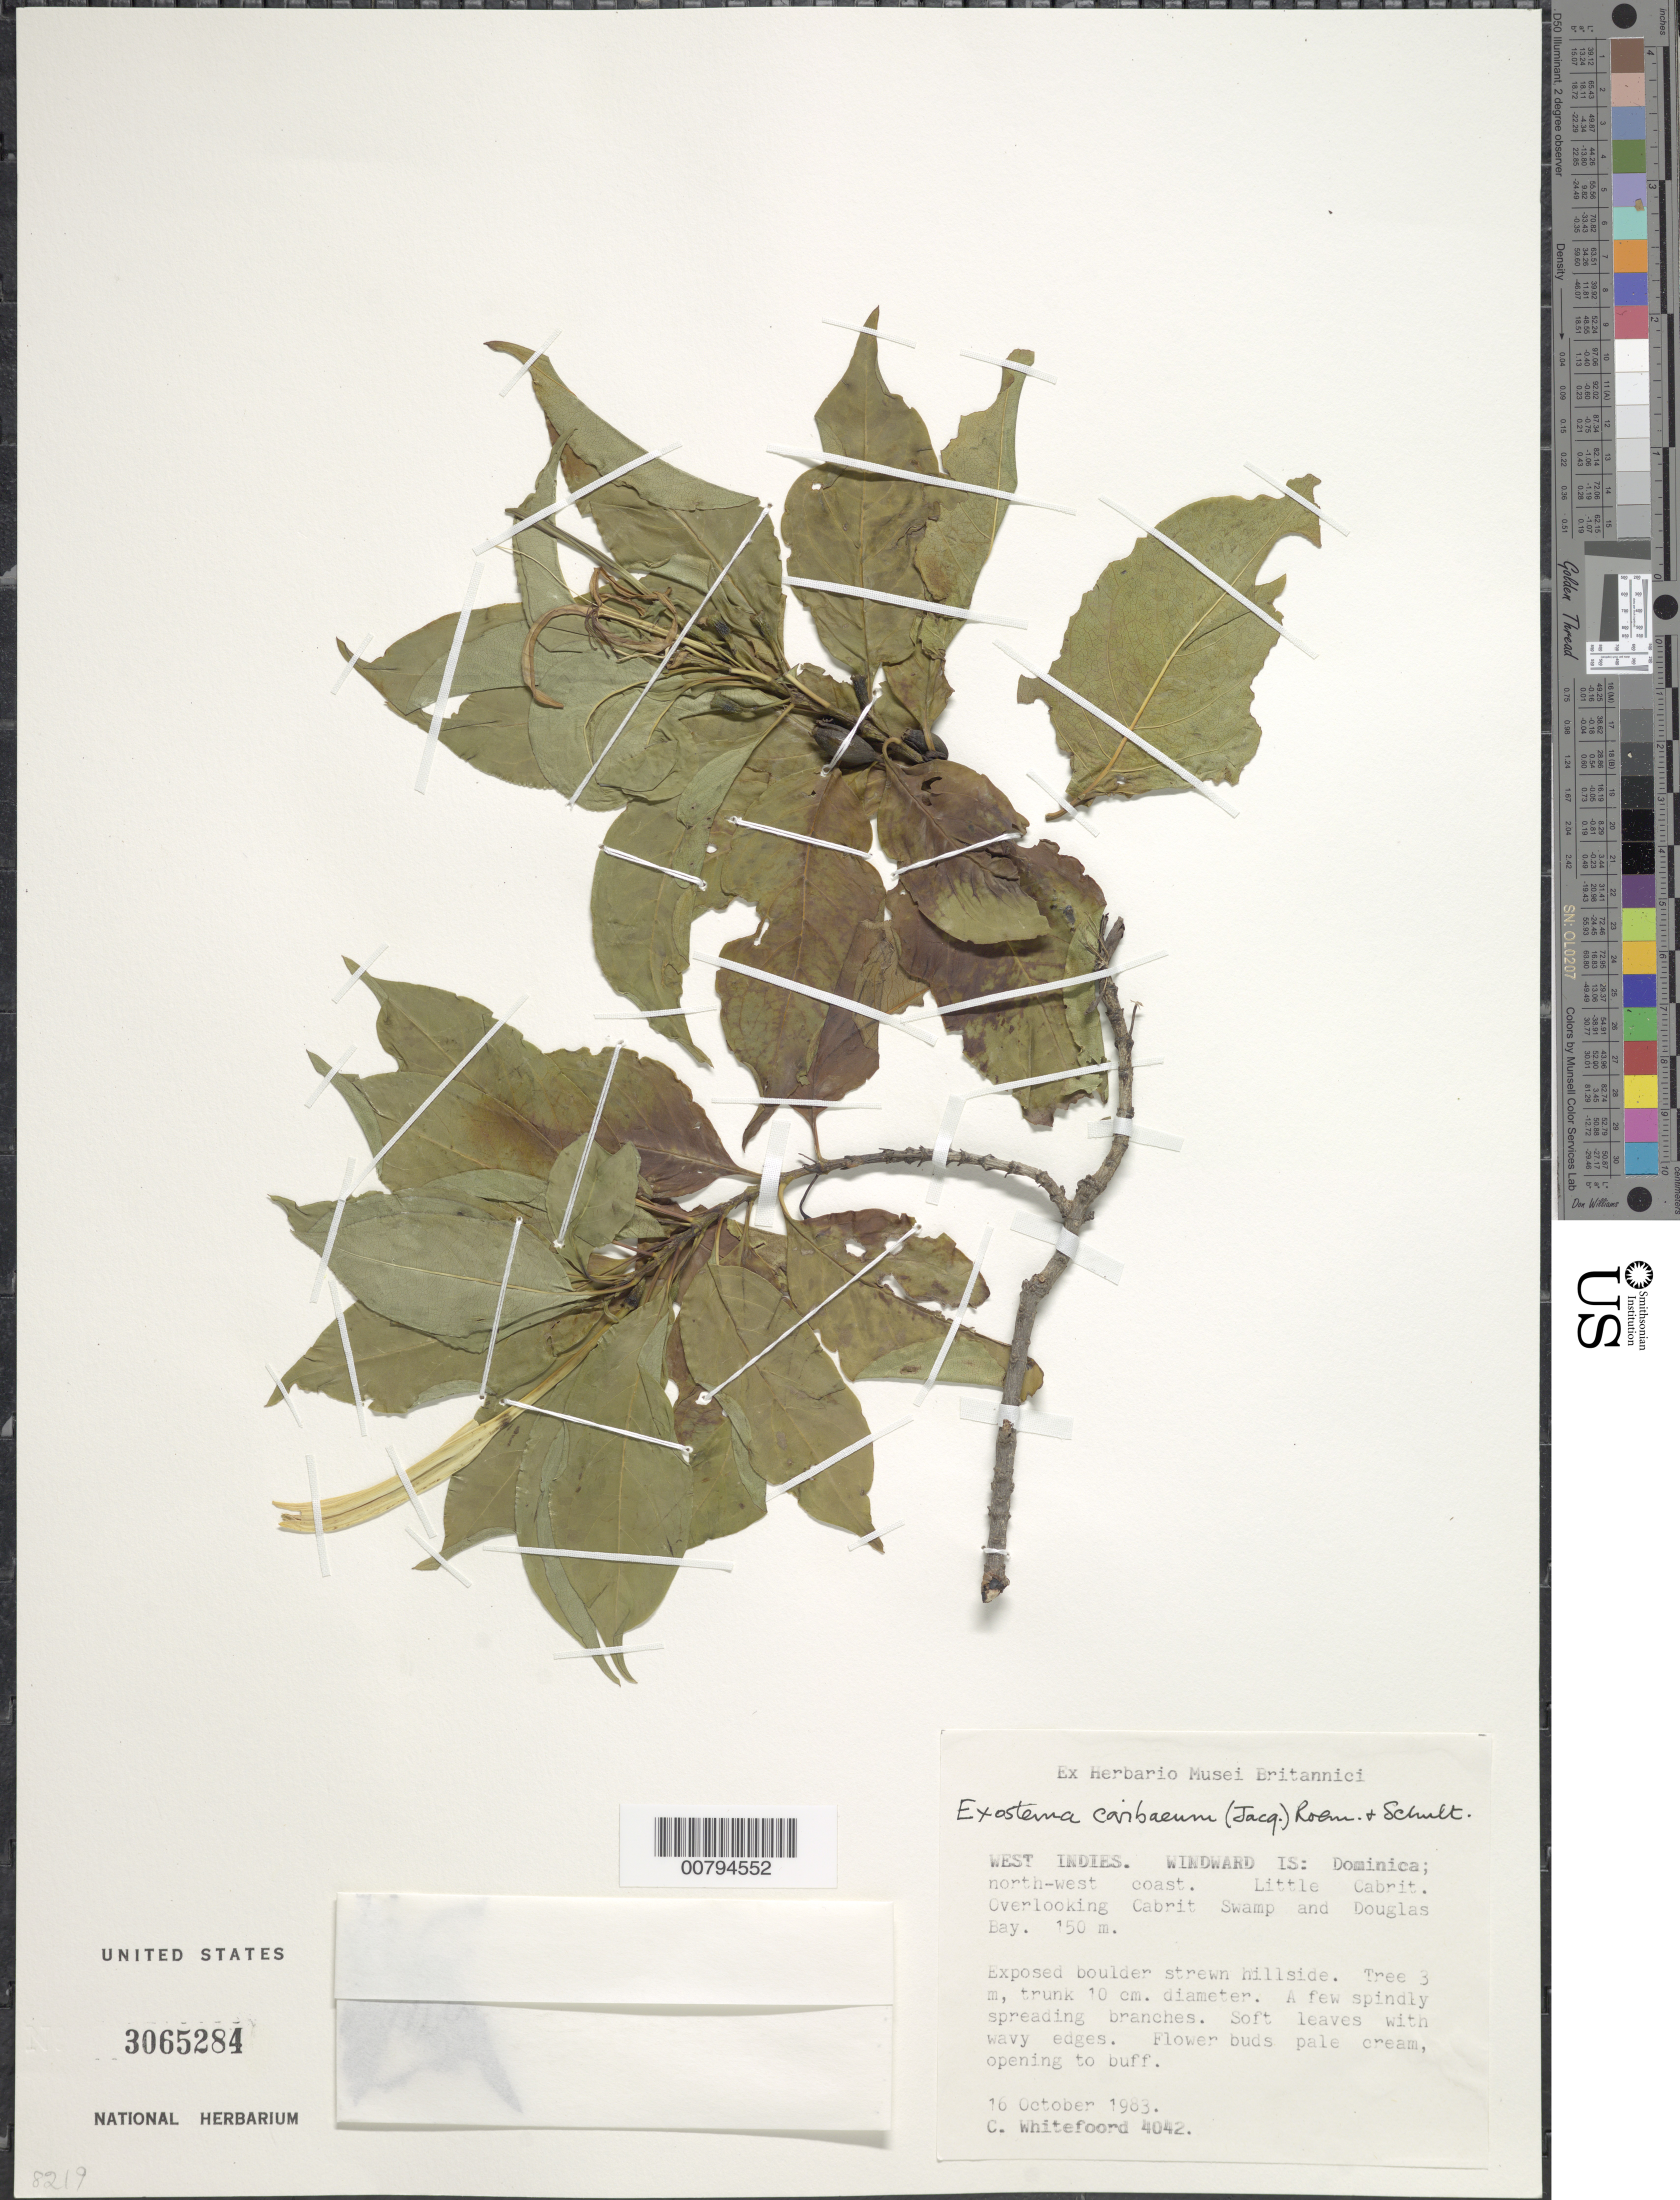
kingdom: Plantae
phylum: Tracheophyta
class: Magnoliopsida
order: Gentianales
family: Rubiaceae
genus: Exostema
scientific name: Exostema caribaeum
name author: (Jacq.) Roem. & Schult.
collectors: C. Whitefoord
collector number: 4042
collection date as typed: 16 Oct 1983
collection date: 1983-10-16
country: Dominica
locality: Northwest coast. Little Cabrit. Overlooking Cabrit Swamp and Douglas Bay.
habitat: Exposed bolder-strewn hillside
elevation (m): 150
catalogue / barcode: US 3065284